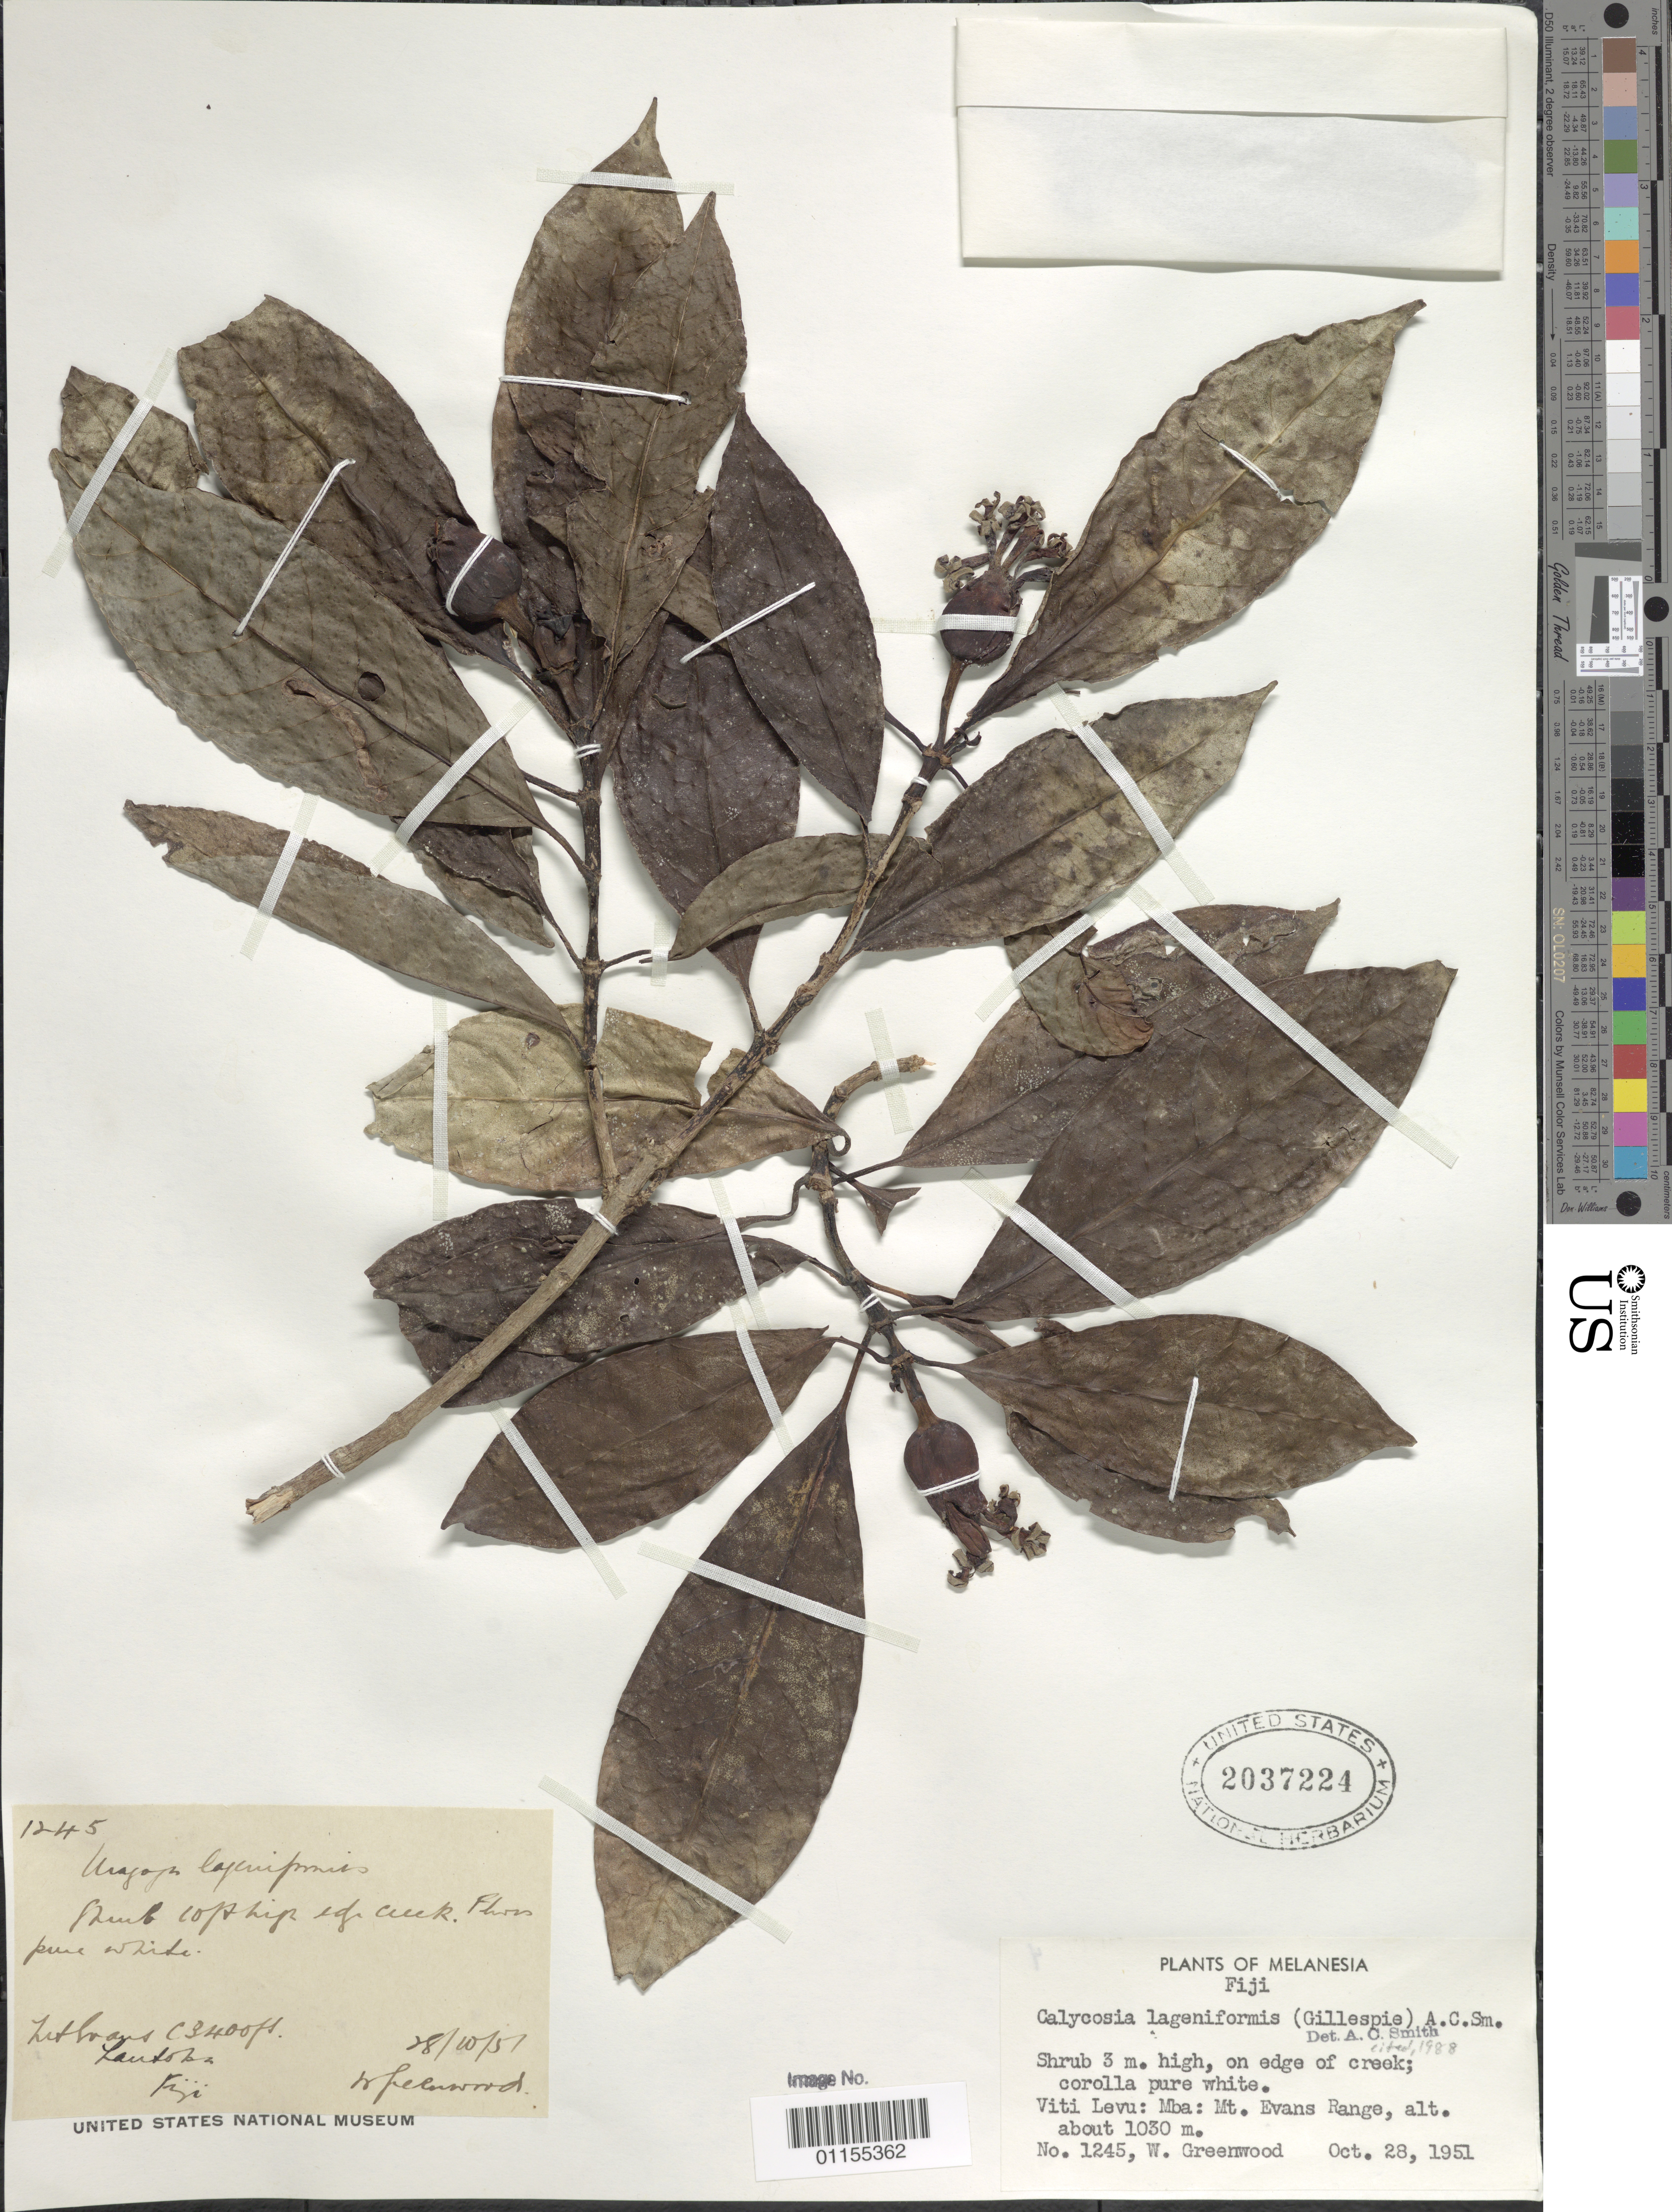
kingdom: Plantae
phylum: Tracheophyta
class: Magnoliopsida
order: Gentianales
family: Rubiaceae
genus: Calycosia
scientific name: Calycosia lageniformis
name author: (Gillespie) A.C. Sm.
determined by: Smith, A. C.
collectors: W. Greenwood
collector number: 1245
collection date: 1951-10-28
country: Fiji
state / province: Mba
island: Viti Levu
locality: Mt. Evans range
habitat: On edge of creek.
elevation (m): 1030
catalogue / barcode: US 2037224